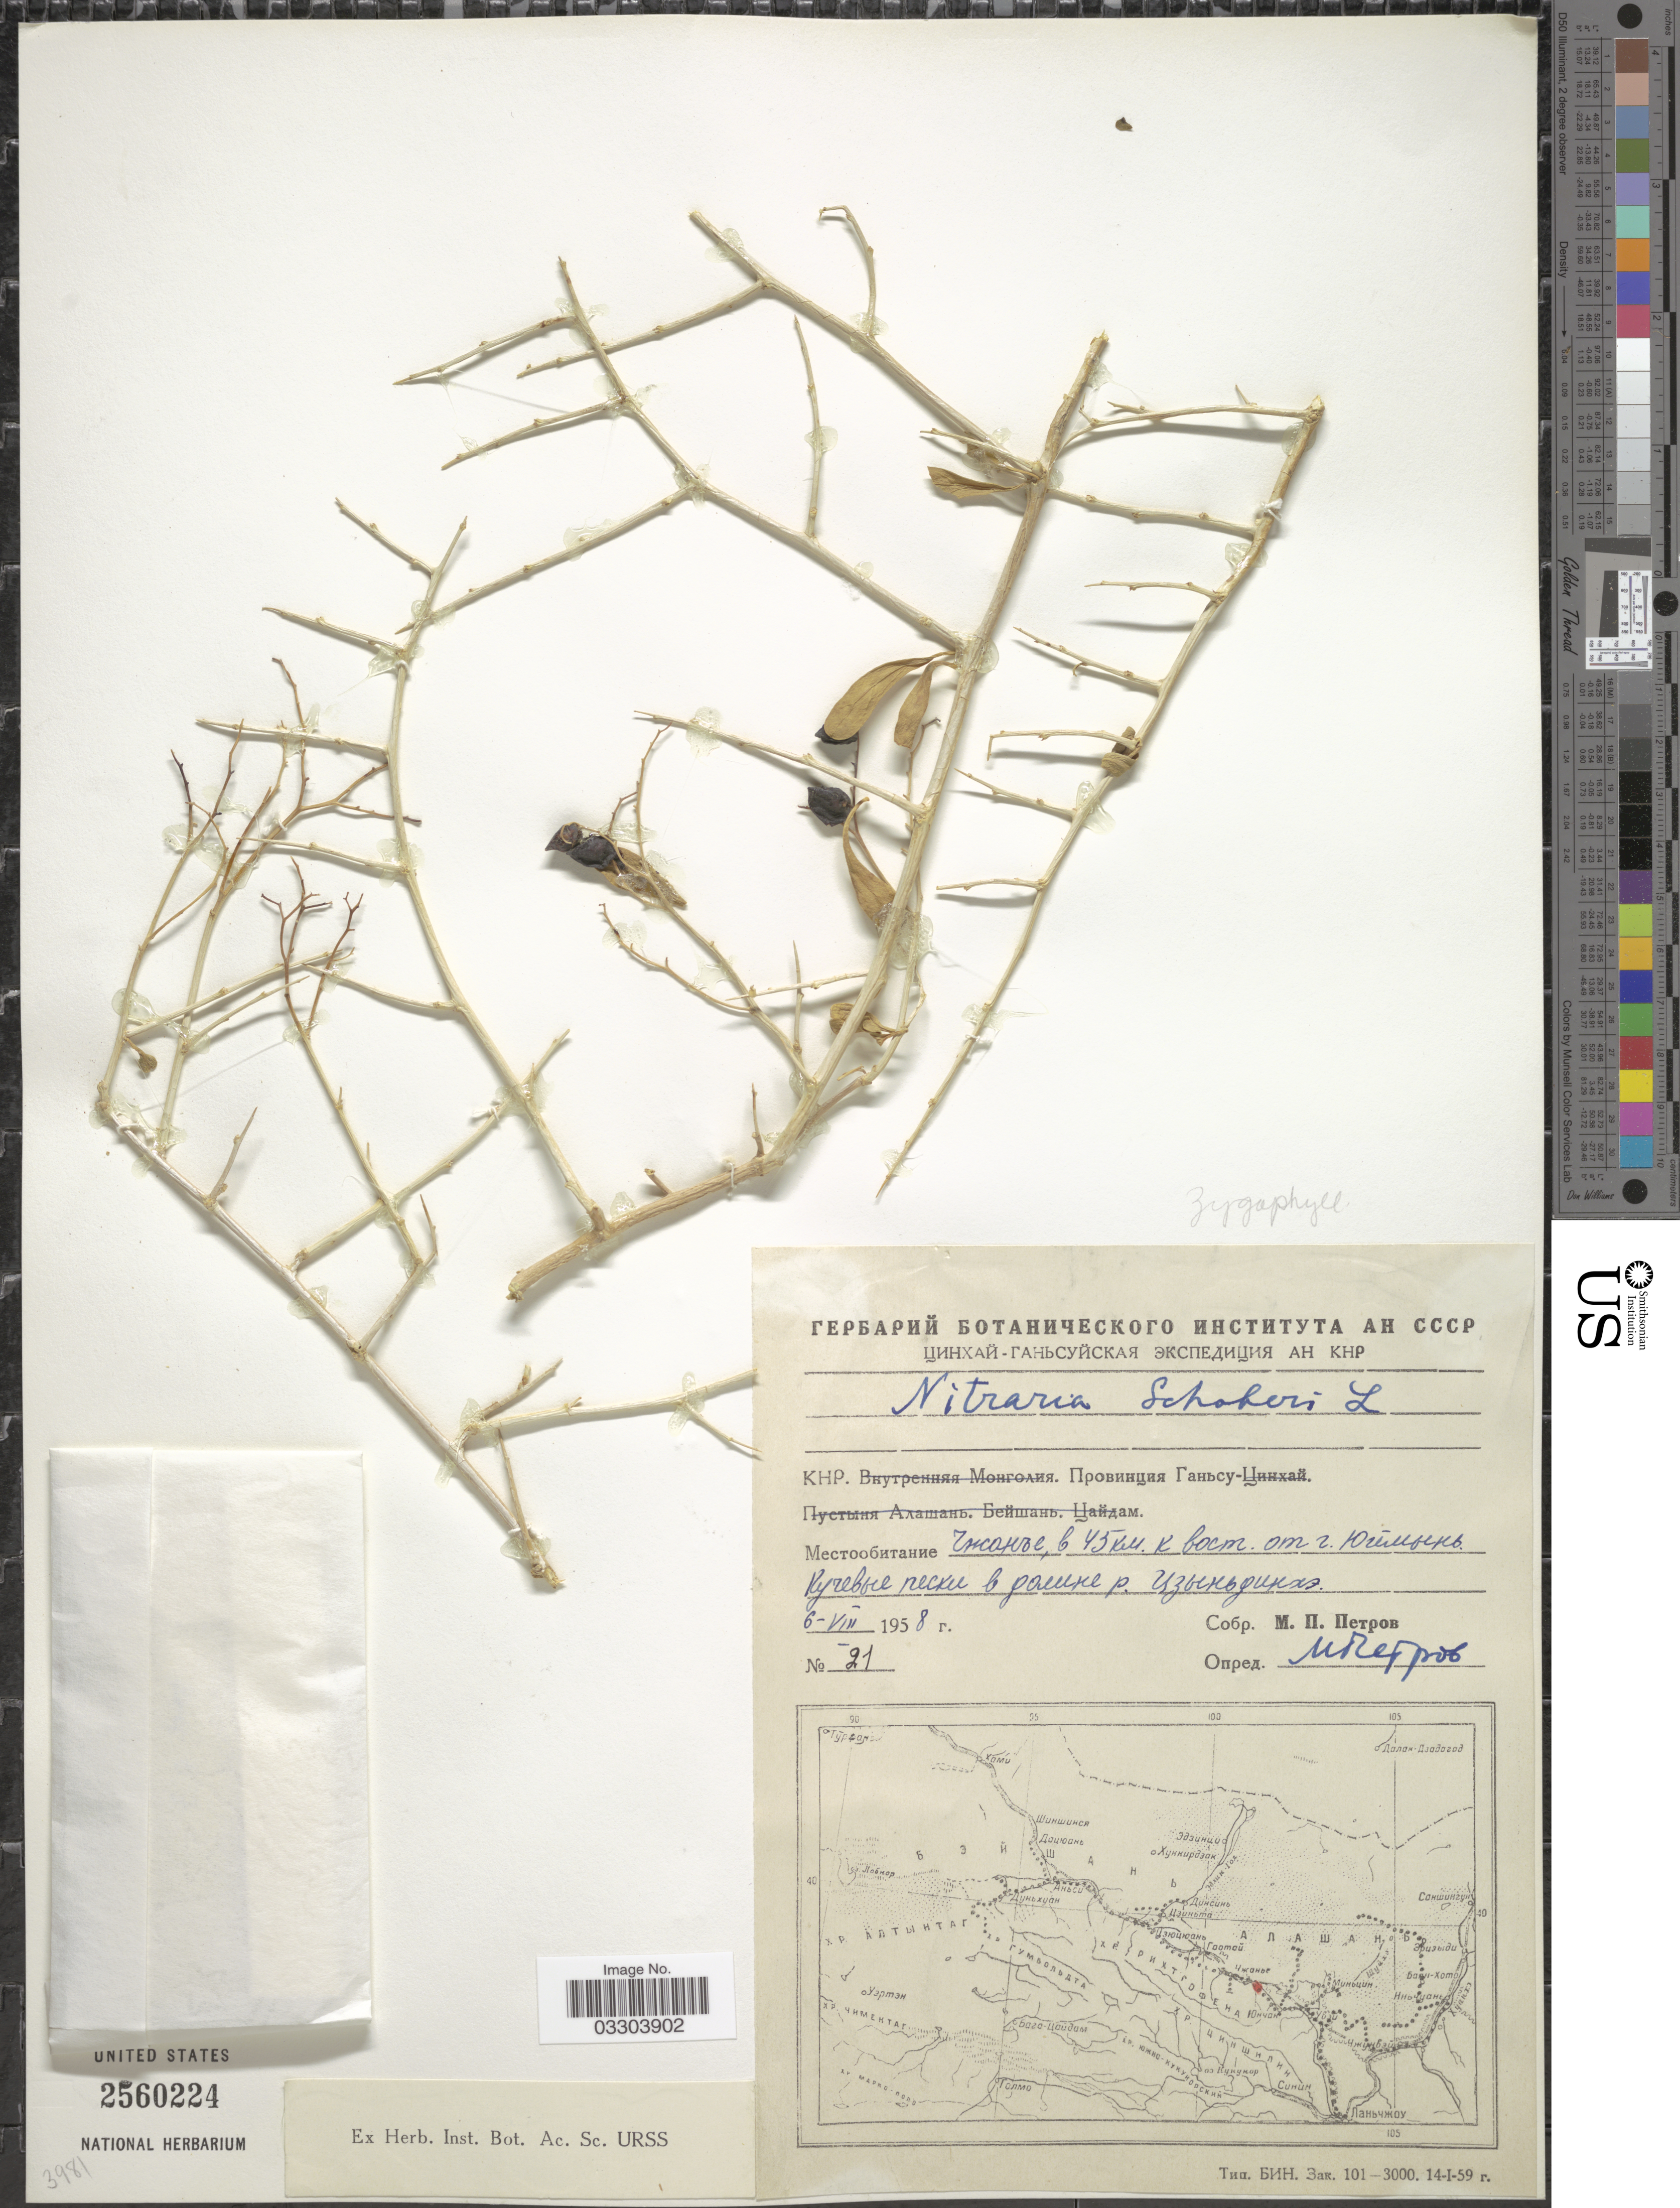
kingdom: Plantae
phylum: Tracheophyta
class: Magnoliopsida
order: Sapindales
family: Nitrariaceae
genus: Nitraria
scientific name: Nitraria schoberi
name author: L.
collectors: M. Petrov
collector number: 21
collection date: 1958-08-06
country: China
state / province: Gansu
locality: Chzhan, 45 km E from Mt. Tianmu.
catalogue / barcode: US 2560224